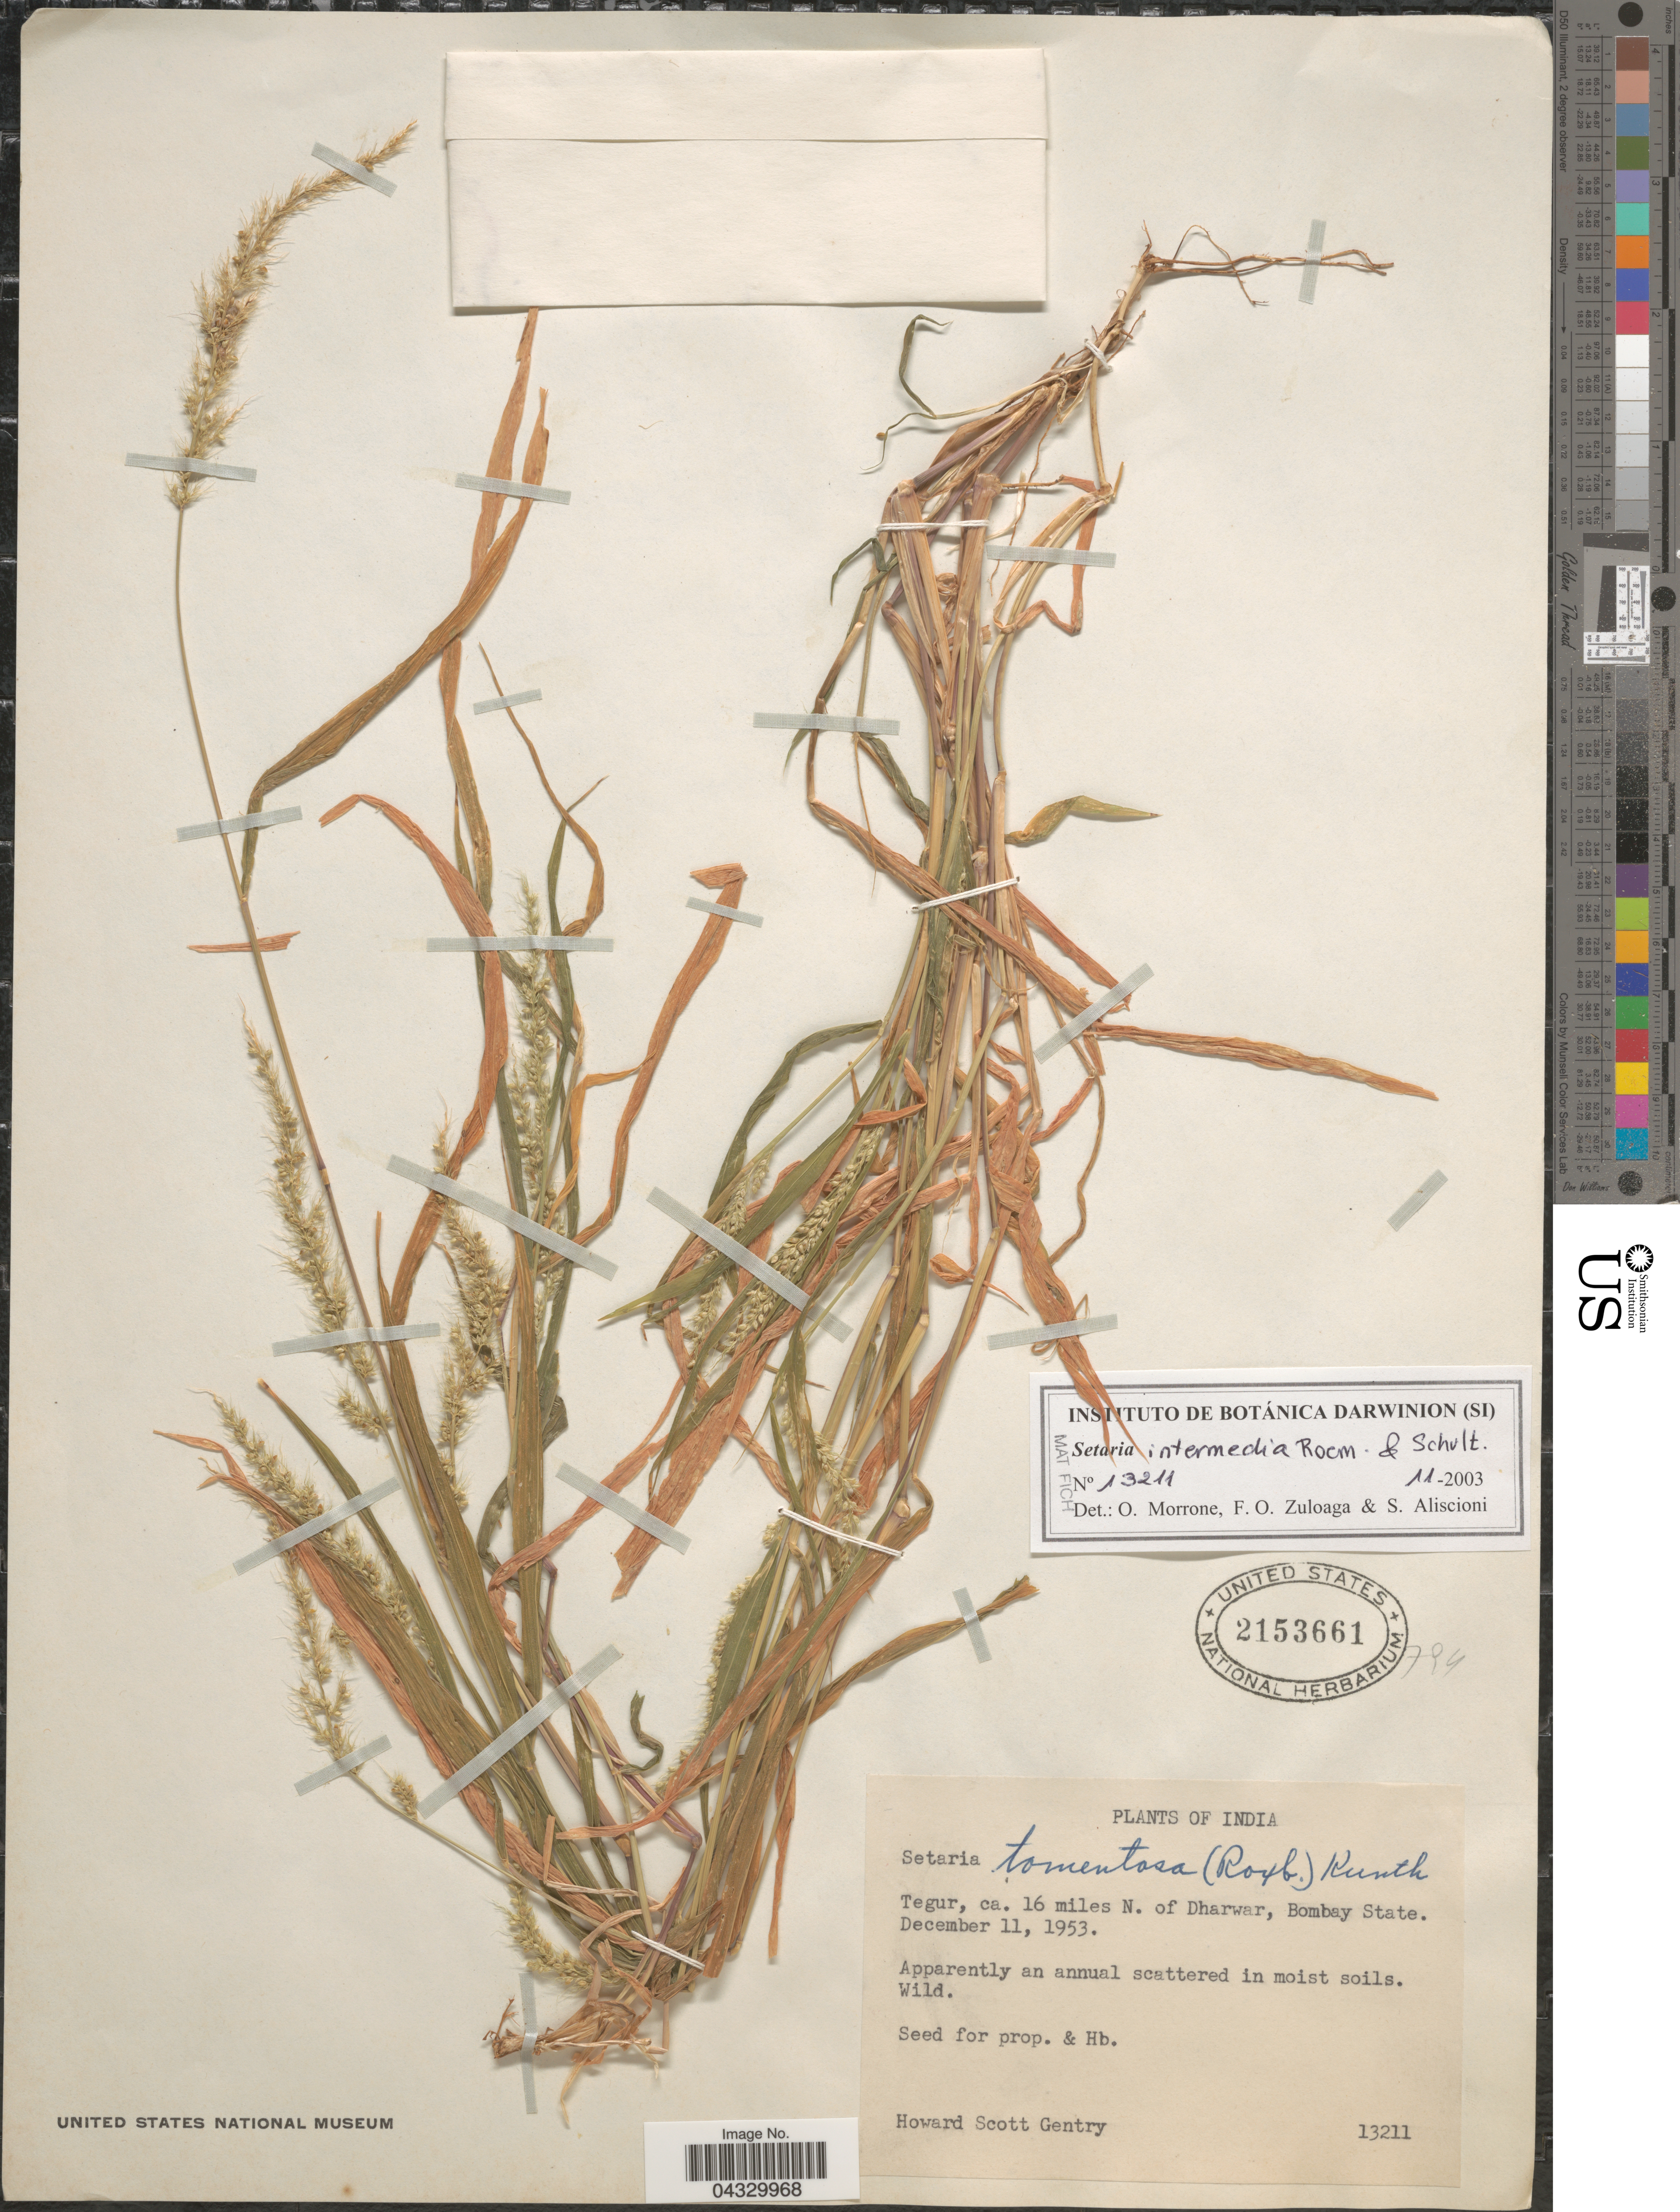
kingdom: Plantae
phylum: Tracheophyta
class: Liliopsida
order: Poales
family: Poaceae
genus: Setaria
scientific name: Setaria intermedia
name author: Roem. & Schult.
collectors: H. S. Gentry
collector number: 13211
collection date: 1953-12-11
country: India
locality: Tegur, ca. 16 miles N. of Dharwar, Bombay State.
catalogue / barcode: US 2153661